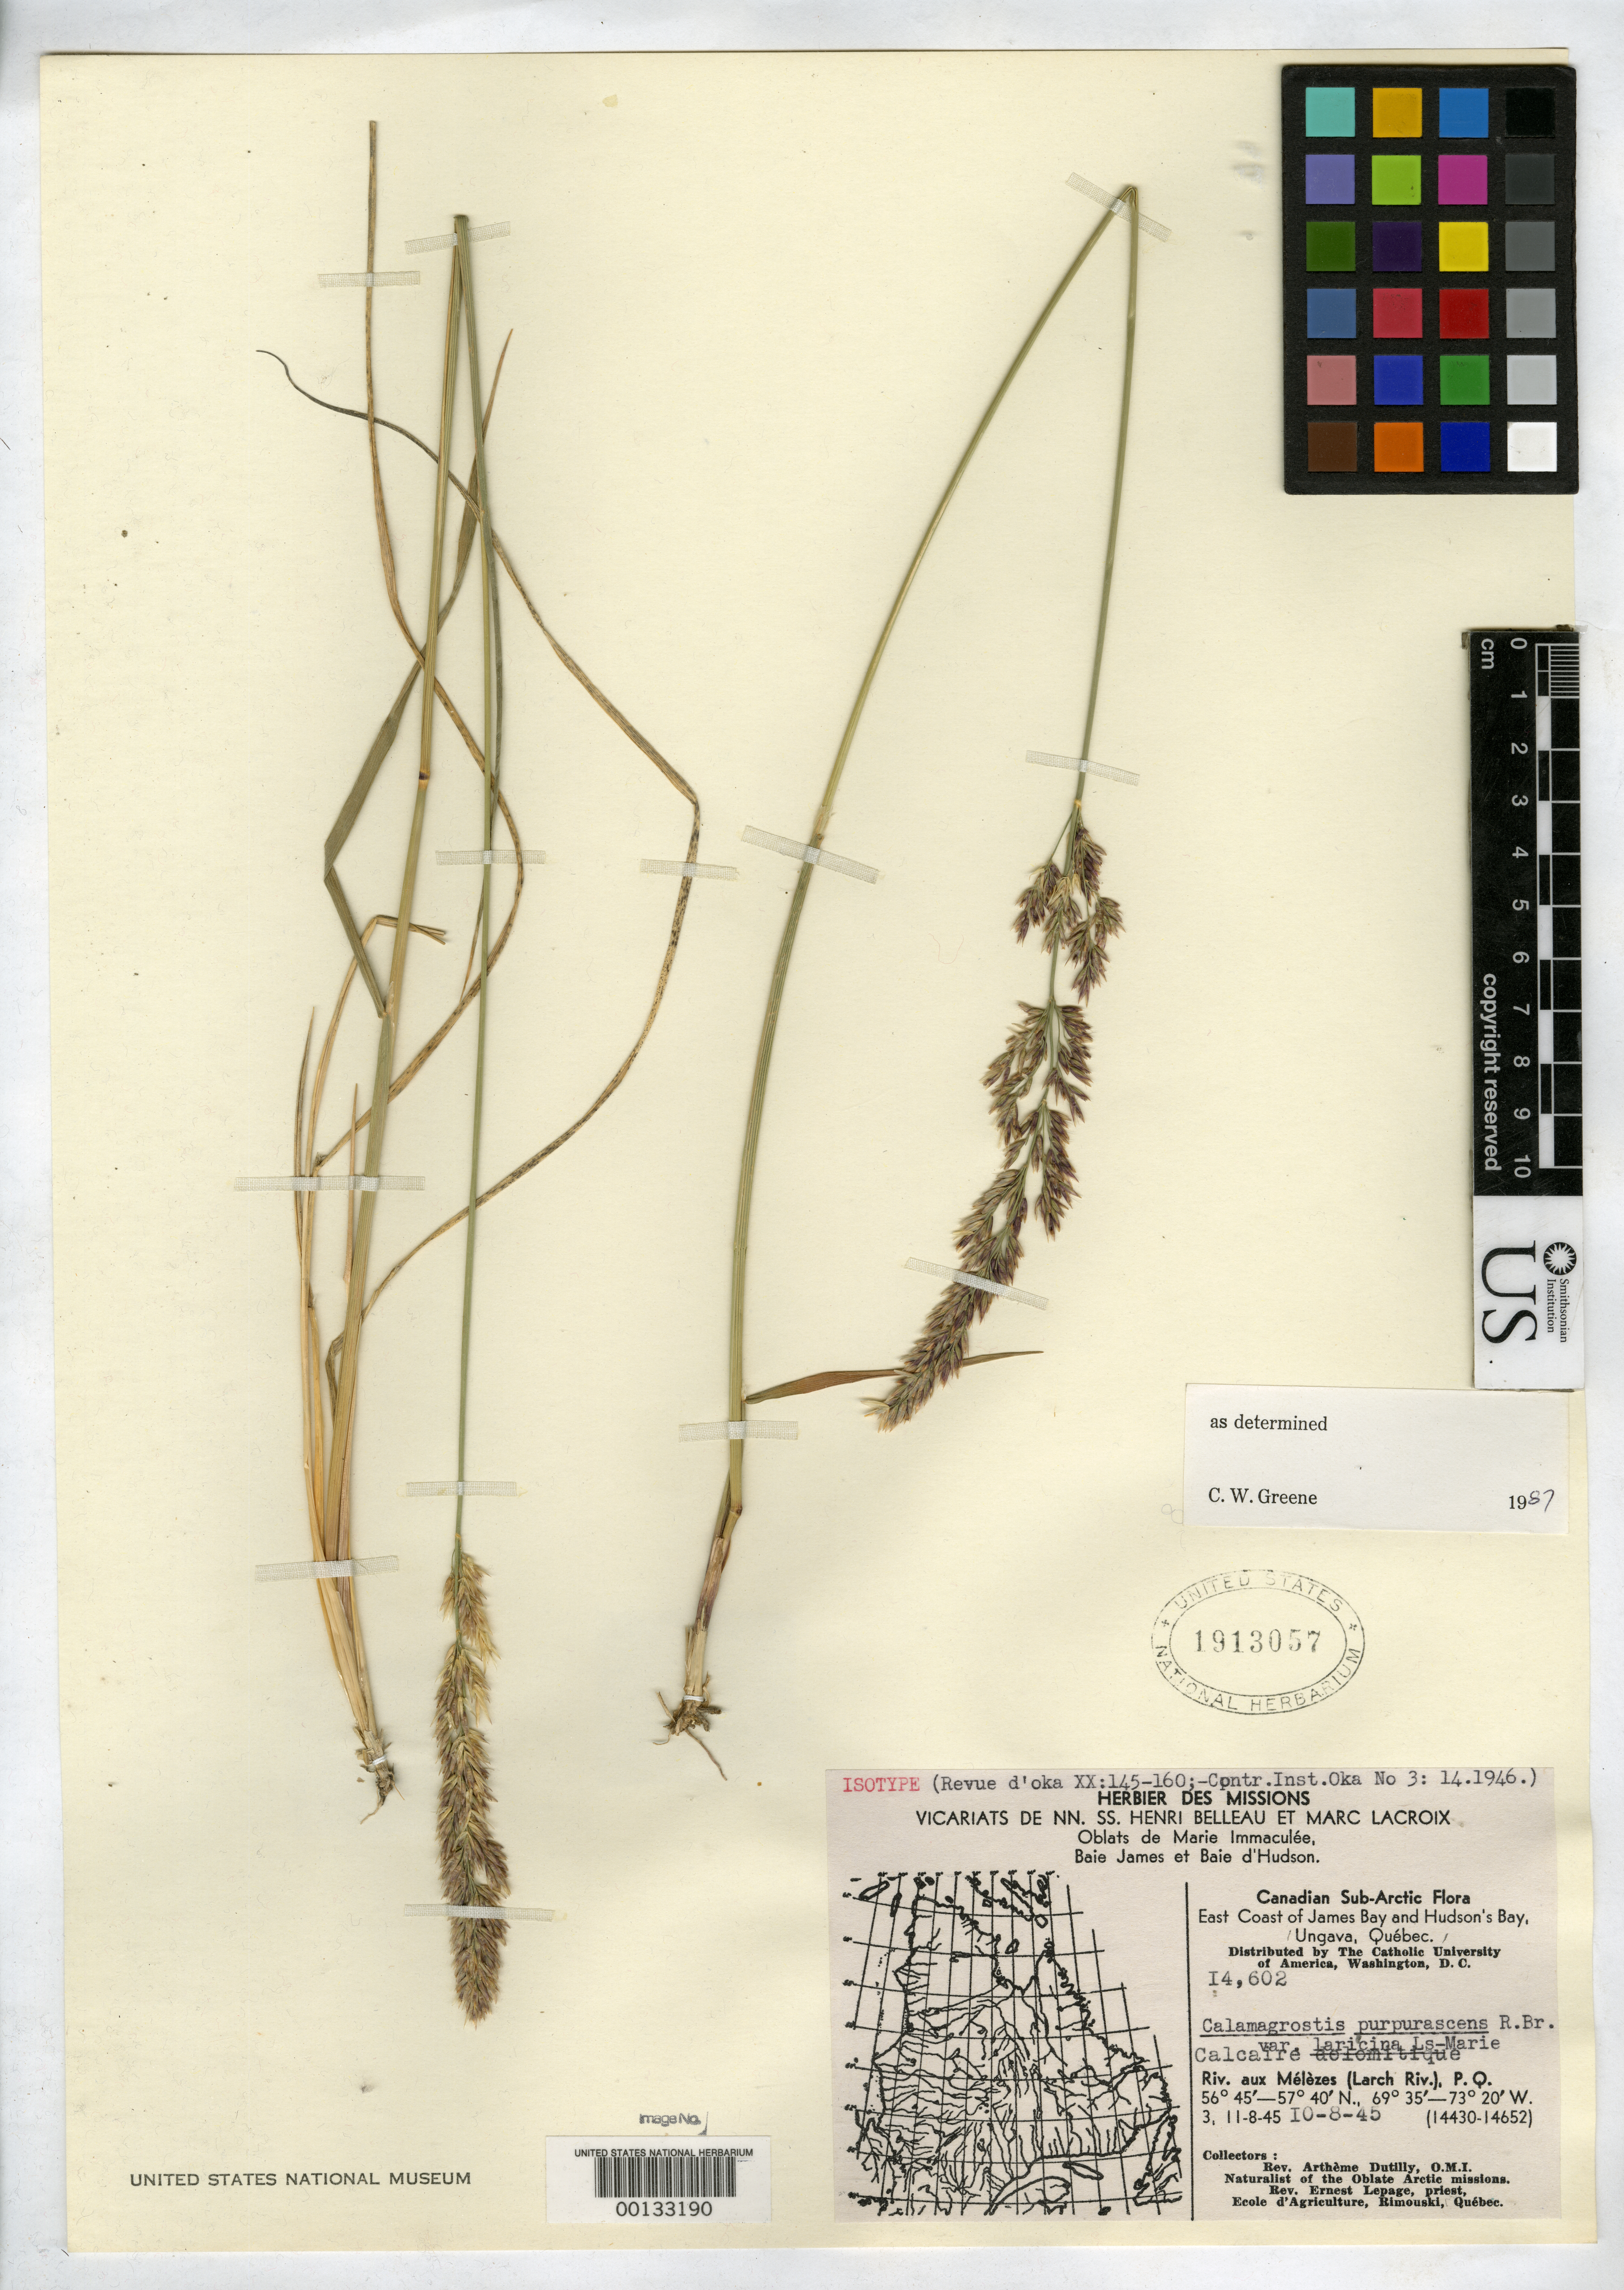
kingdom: Plantae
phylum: Tracheophyta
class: Liliopsida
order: Poales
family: Poaceae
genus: Calamagrostis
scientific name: Calamagrostis purpurascens var. laricina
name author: Louis-Marie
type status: Isotype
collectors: A. Dutilly & E. L. Lepage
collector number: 14602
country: Canada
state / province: Quebec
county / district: Ungava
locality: East coast of James Bay & Hudson's Bay.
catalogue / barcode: US 1913057